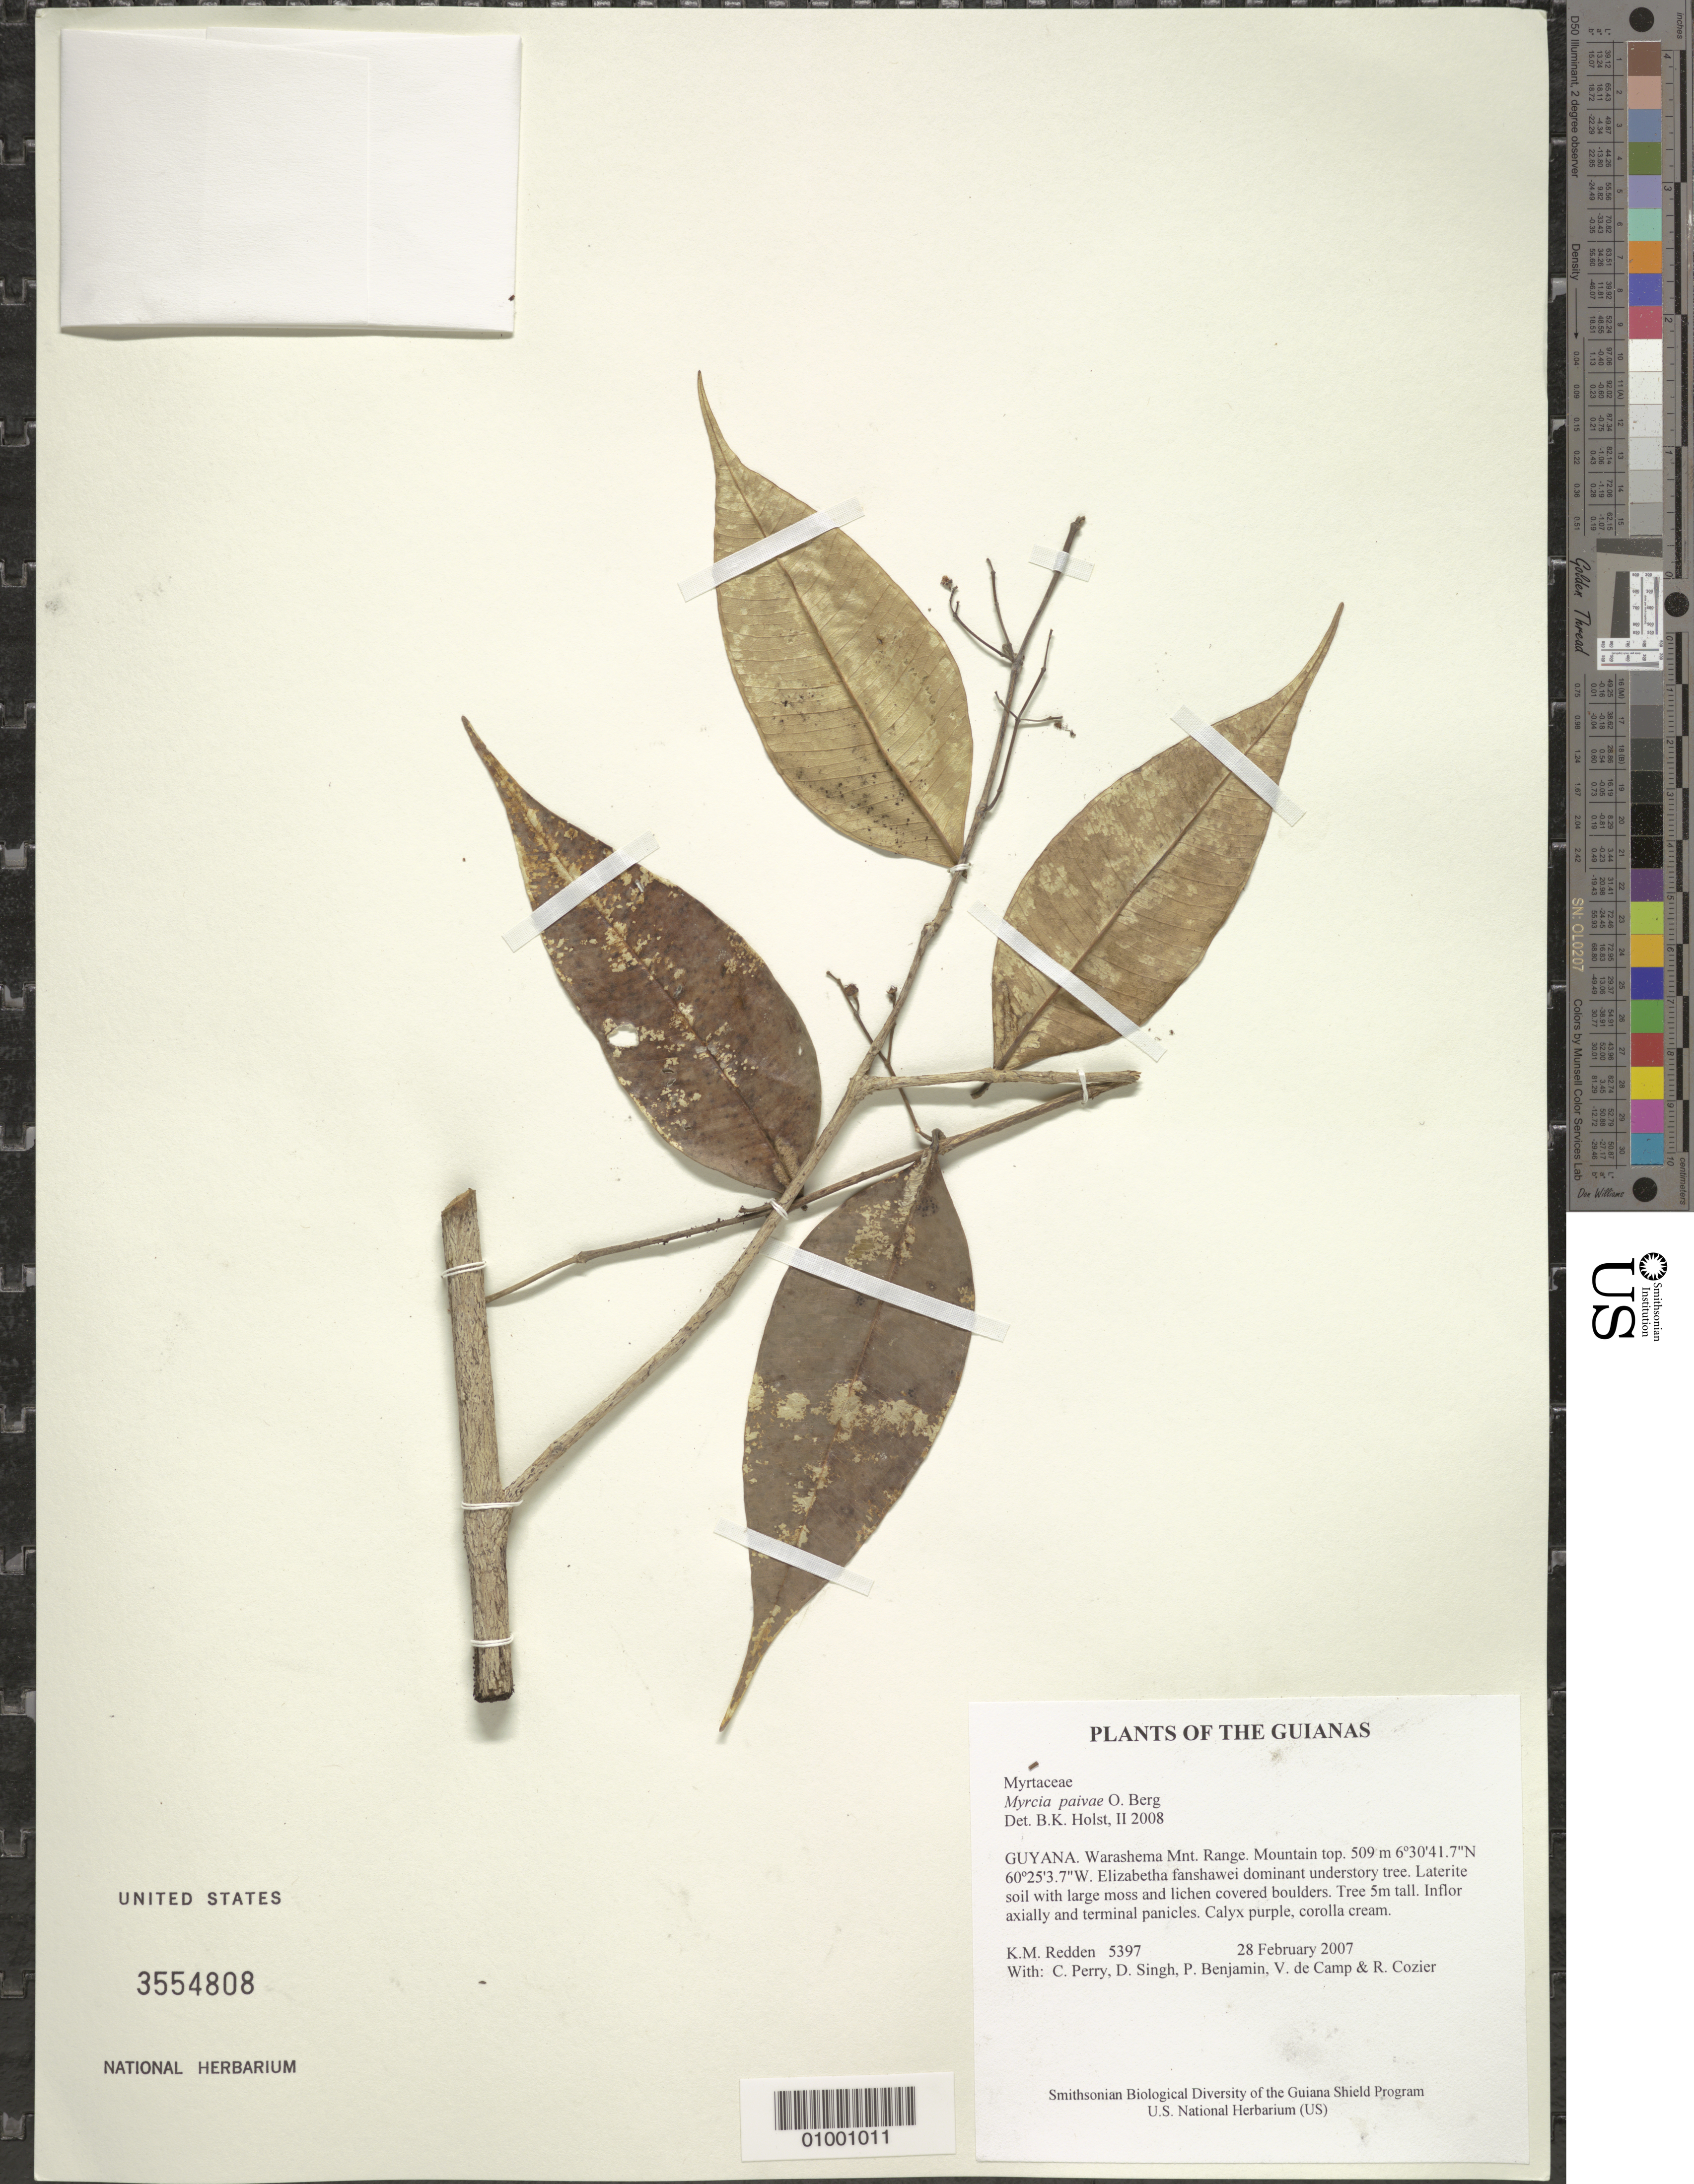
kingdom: Plantae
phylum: Tracheophyta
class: Magnoliopsida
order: Myrtales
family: Myrtaceae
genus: Myrcia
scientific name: Myrcia paivae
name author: O. Berg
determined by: Holst, Bruce K.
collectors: K. M. Redden, C. Perry, D. Singh, P. Benjamin, V. De Camp & R. Cozier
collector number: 5397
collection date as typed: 28 February 2007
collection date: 2007-02-28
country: Guyana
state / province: Cuyuni-Mazaruni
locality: Warashema Mnt. Range. Mountain top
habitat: Elizabetha fanshawei dominant understory tree. Laterite soil with large moss and lichen covered boulders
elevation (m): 509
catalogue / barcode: US 3554808